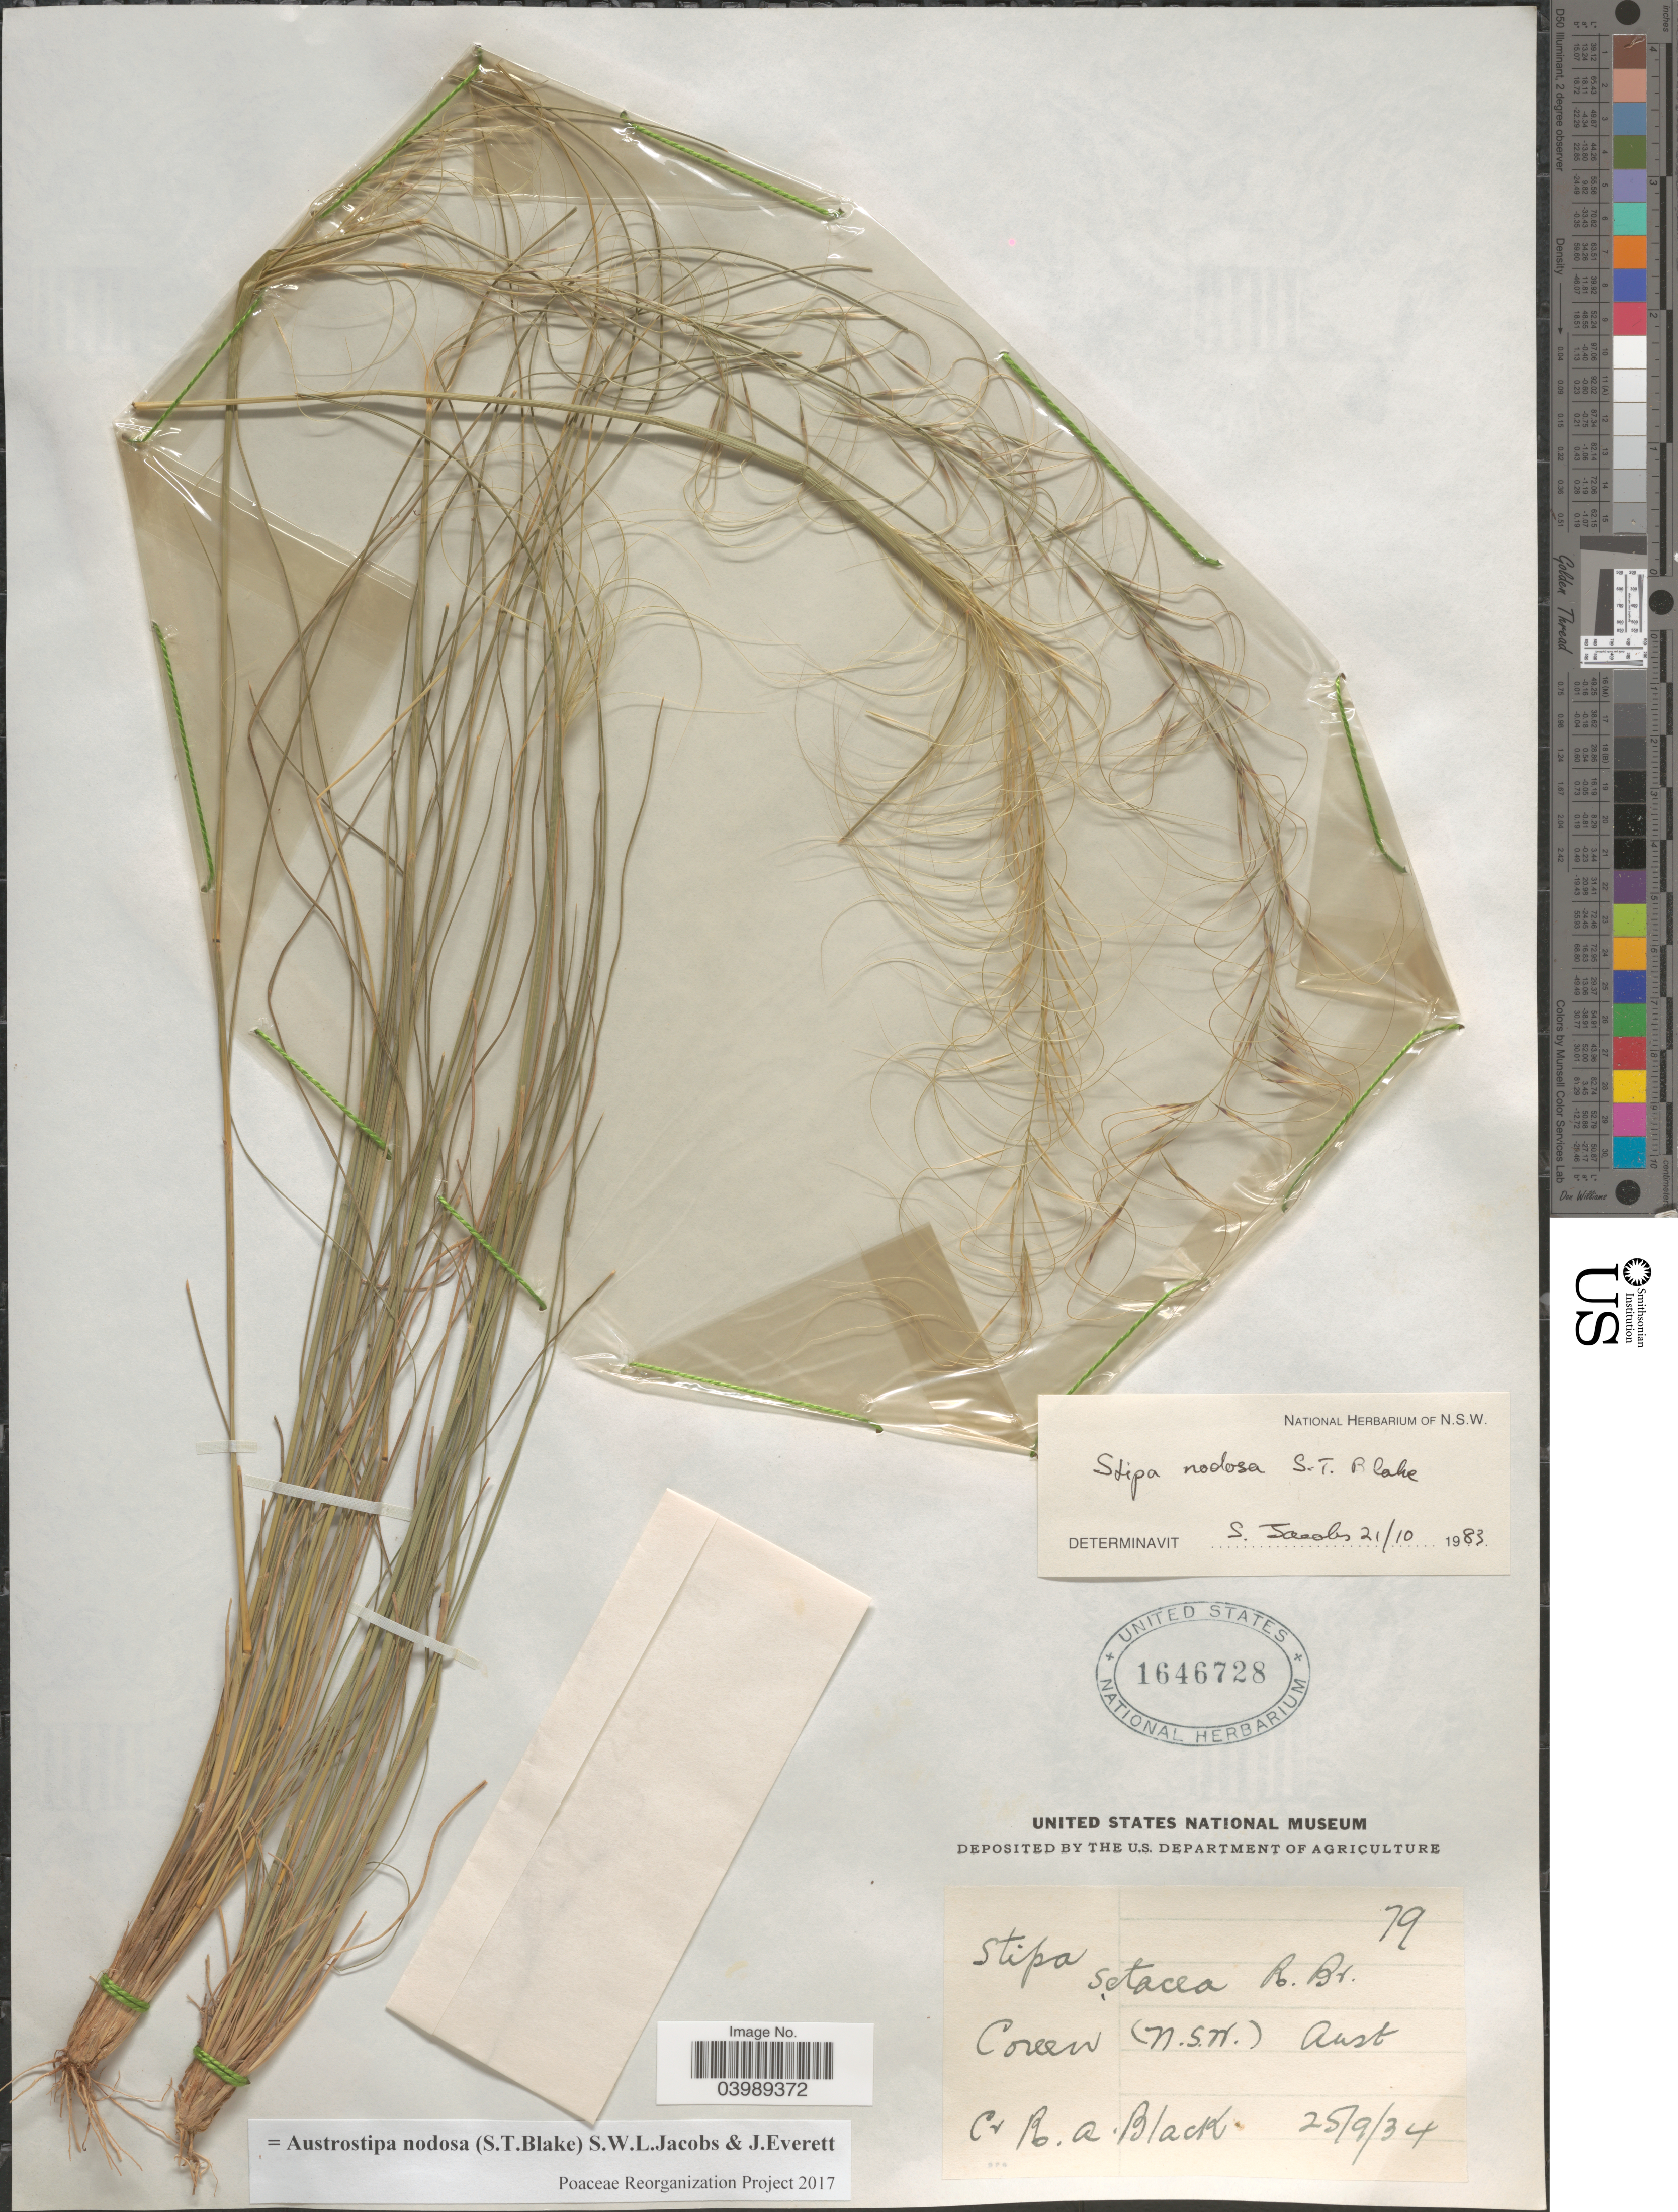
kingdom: Plantae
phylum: Tracheophyta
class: Liliopsida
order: Poales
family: Poaceae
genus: Austrostipa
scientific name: Austrostipa nodosa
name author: (S.T. Blake) S.W.L. Jacobs & J. Everett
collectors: R. A. Black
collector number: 79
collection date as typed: Transcribed d/m/y: 25/9/34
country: Australia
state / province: New South Wales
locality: Coreen.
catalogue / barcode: US 1646728